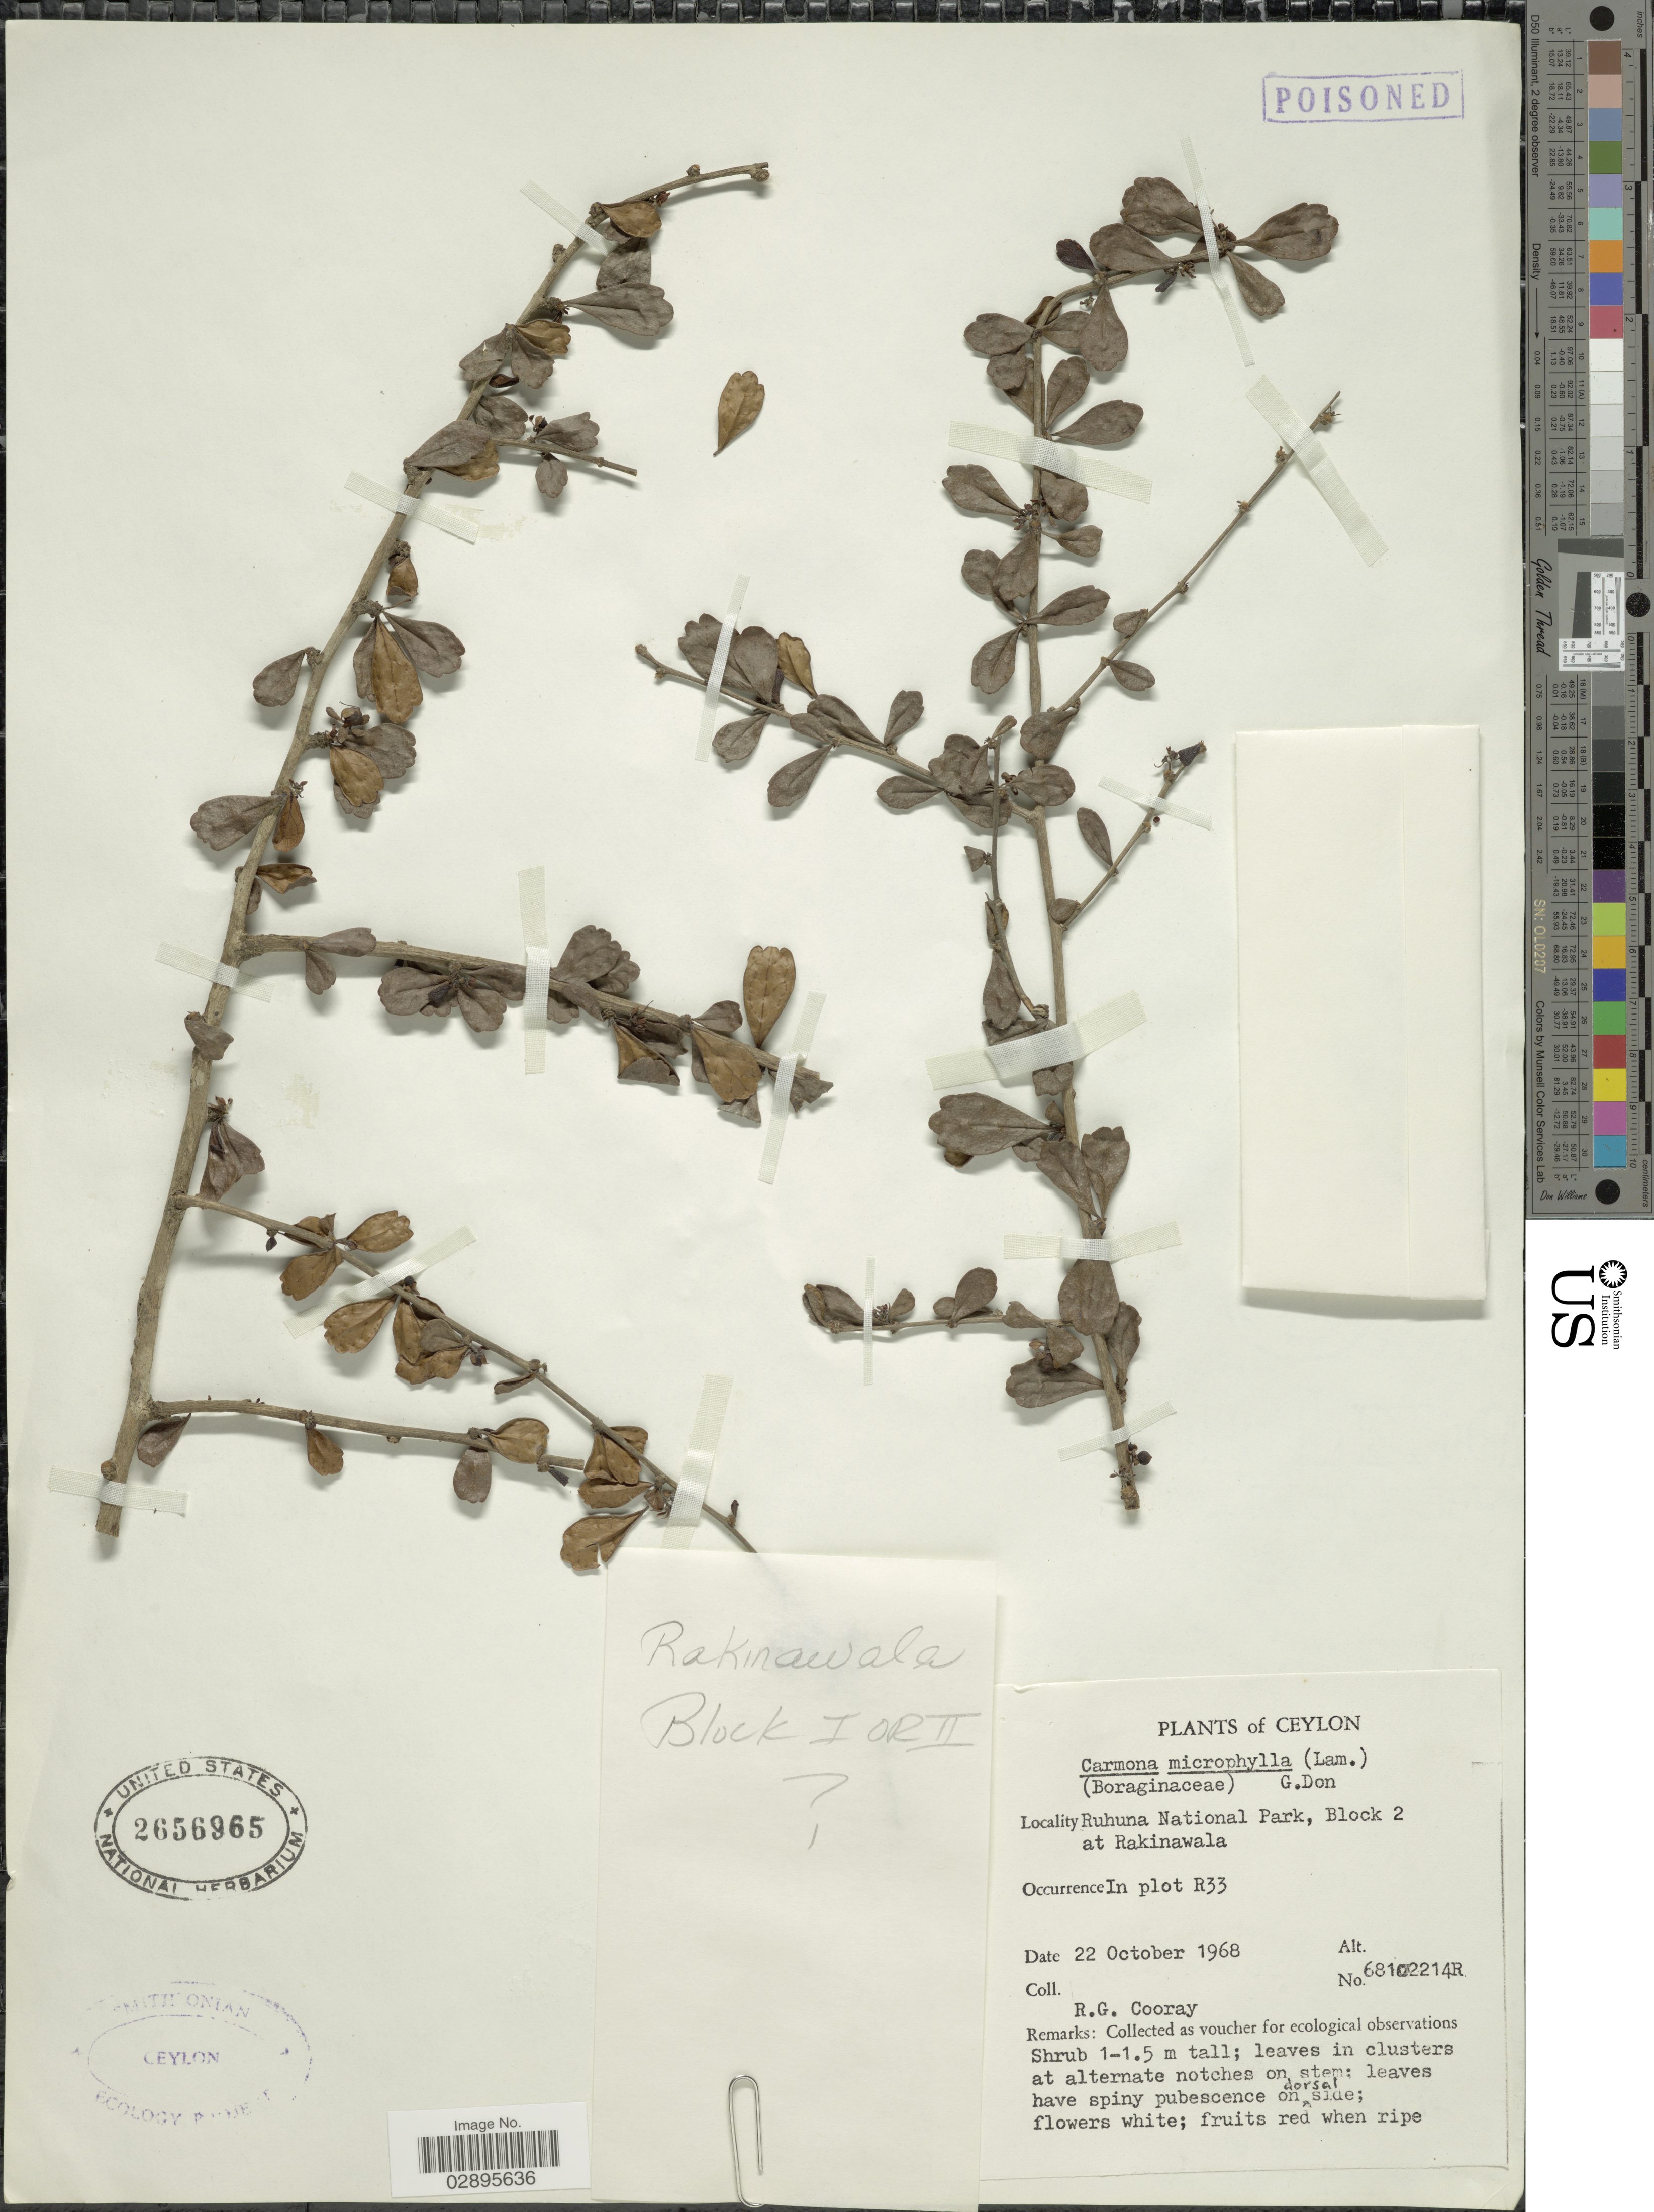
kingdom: Plantae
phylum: Tracheophyta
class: Magnoliopsida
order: Boraginales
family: Ehretiaceae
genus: Ehretia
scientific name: Ehretia microphylla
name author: Lam.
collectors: R. Cooray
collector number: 68102214R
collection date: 1968-10-22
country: Sri Lanka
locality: Ceylon. Ruhuna National Park, Block 2 at Rakinawala. In plot R33.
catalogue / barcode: US 2656965